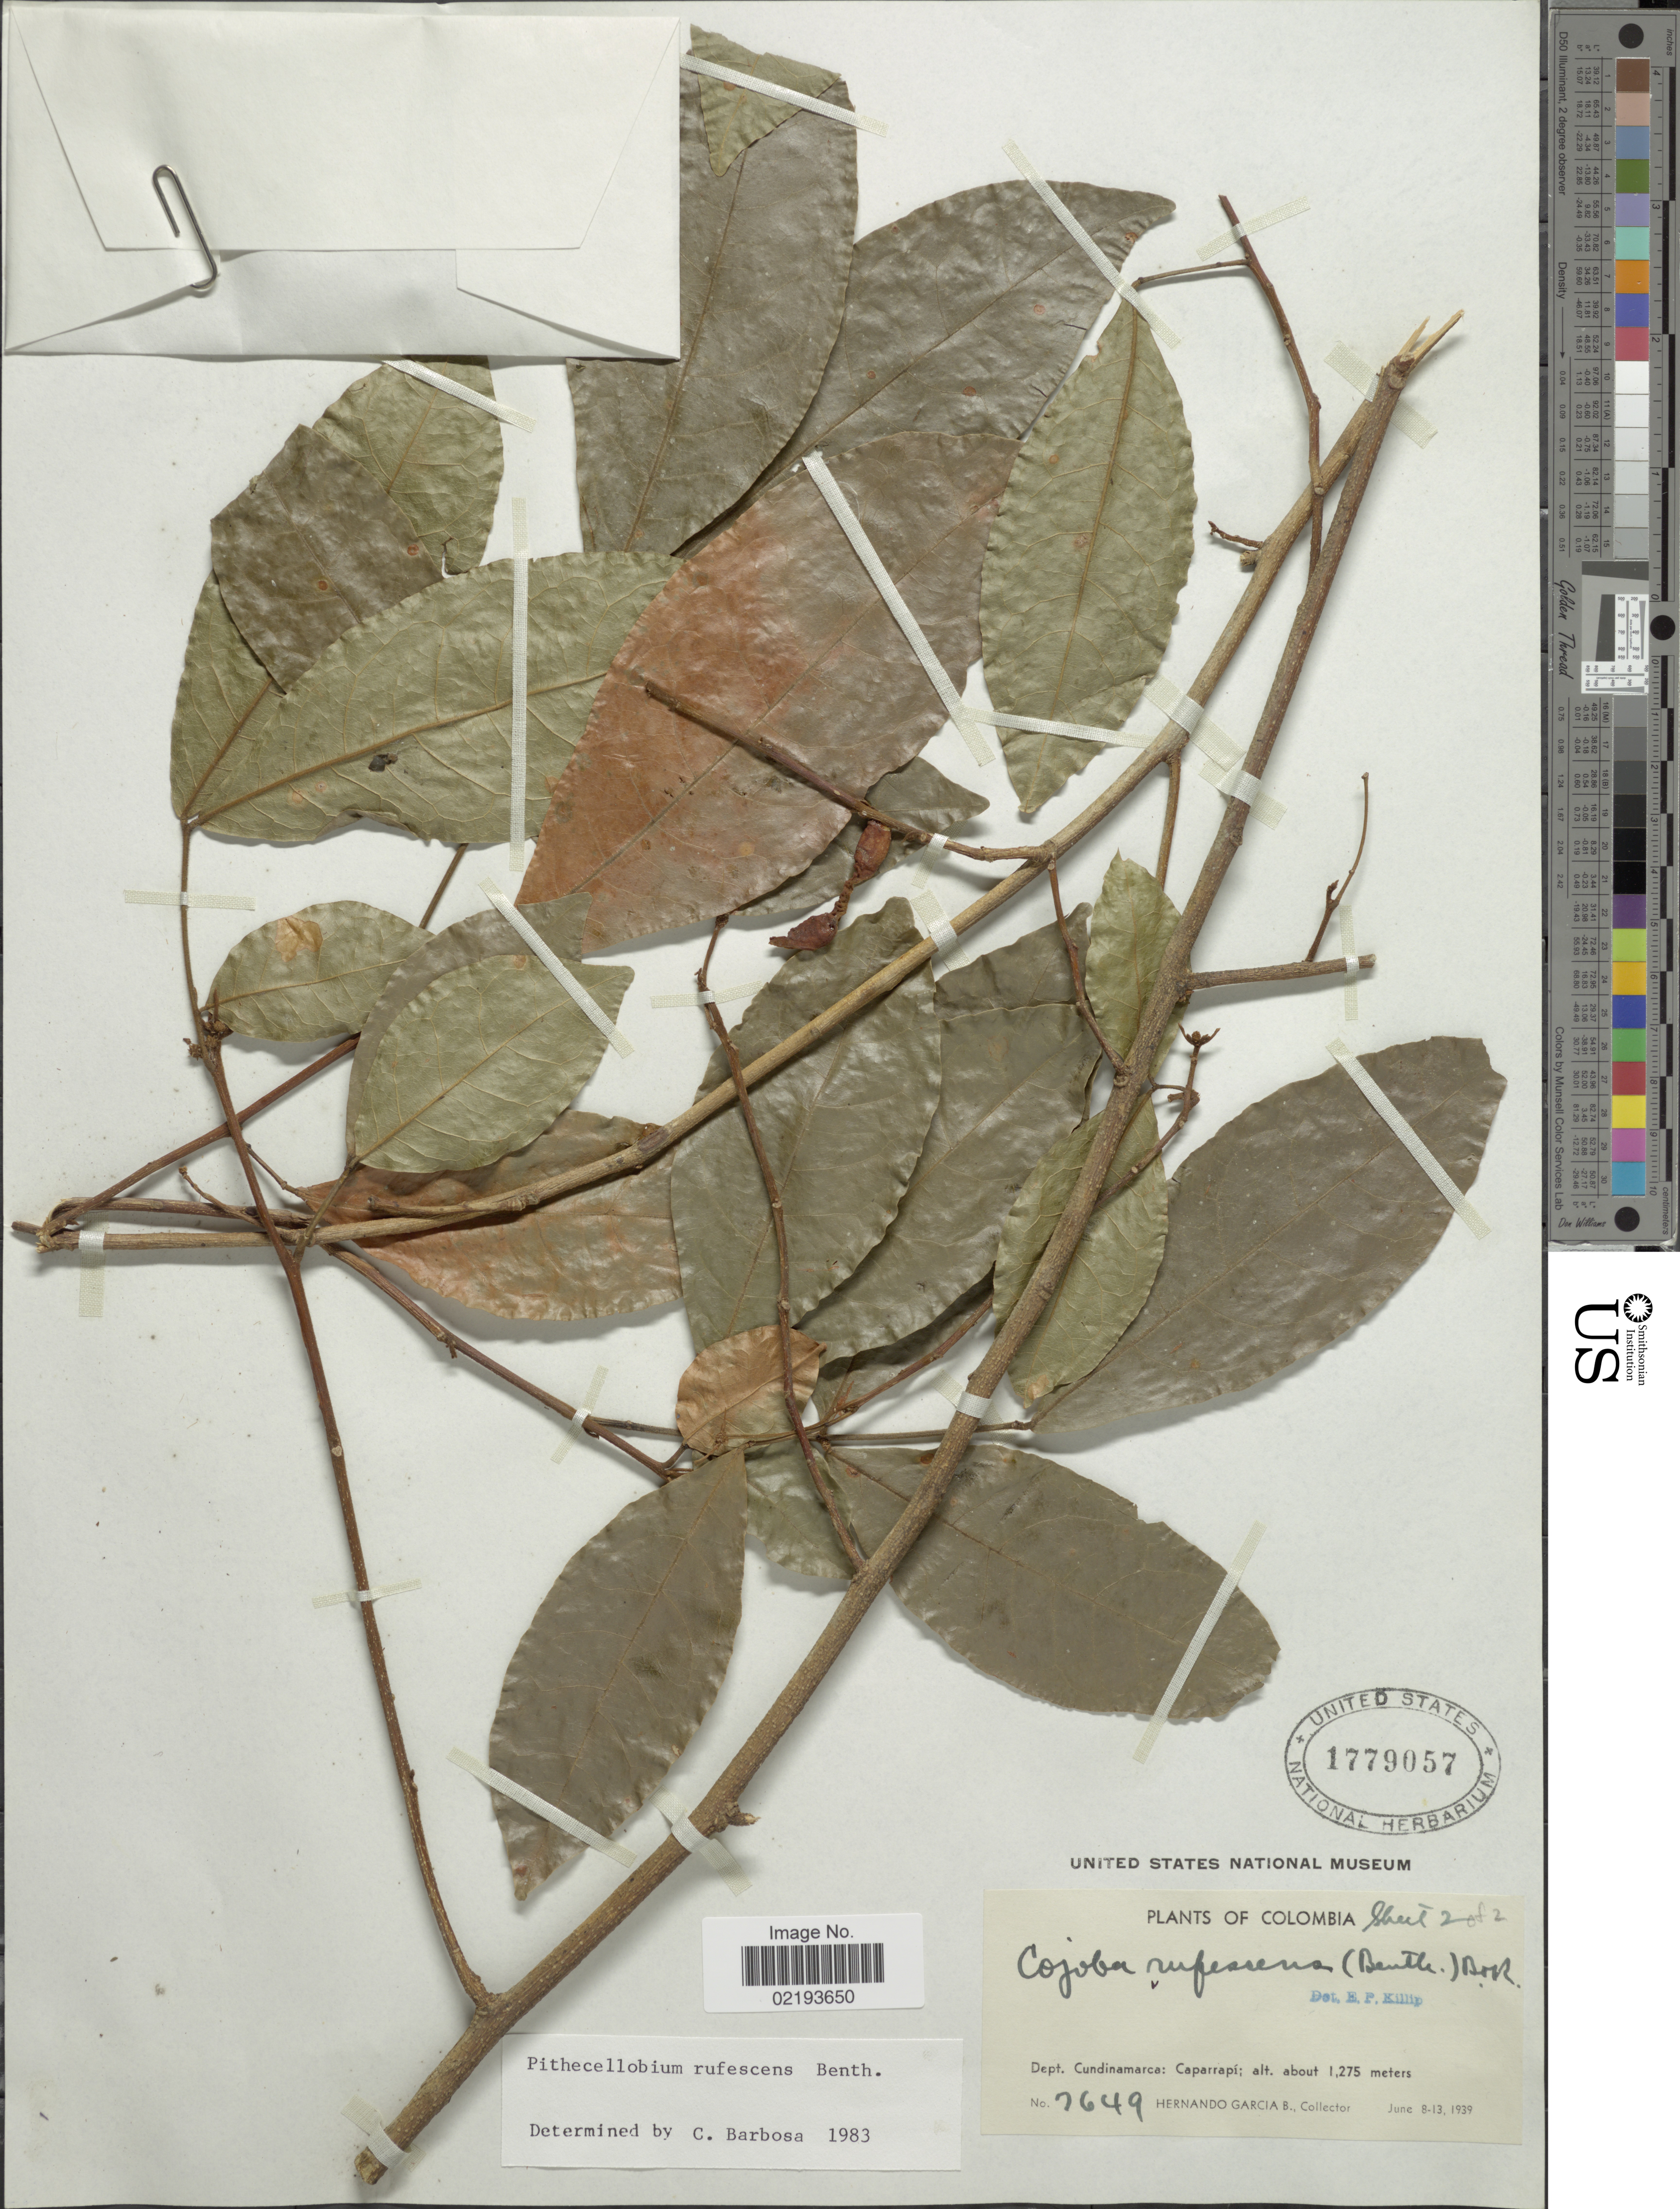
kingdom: Plantae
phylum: Tracheophyta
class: Magnoliopsida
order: Fabales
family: Fabaceae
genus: Cojoba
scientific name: Cojoba rufescens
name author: (Benth.) Britton & Rose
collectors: H. García Barriga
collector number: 7649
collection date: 1939-06-08/1939-06-13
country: Colombia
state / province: Cundinamarca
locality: Dept. Cundinamarca: Caparrapí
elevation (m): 1275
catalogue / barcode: US 1779057